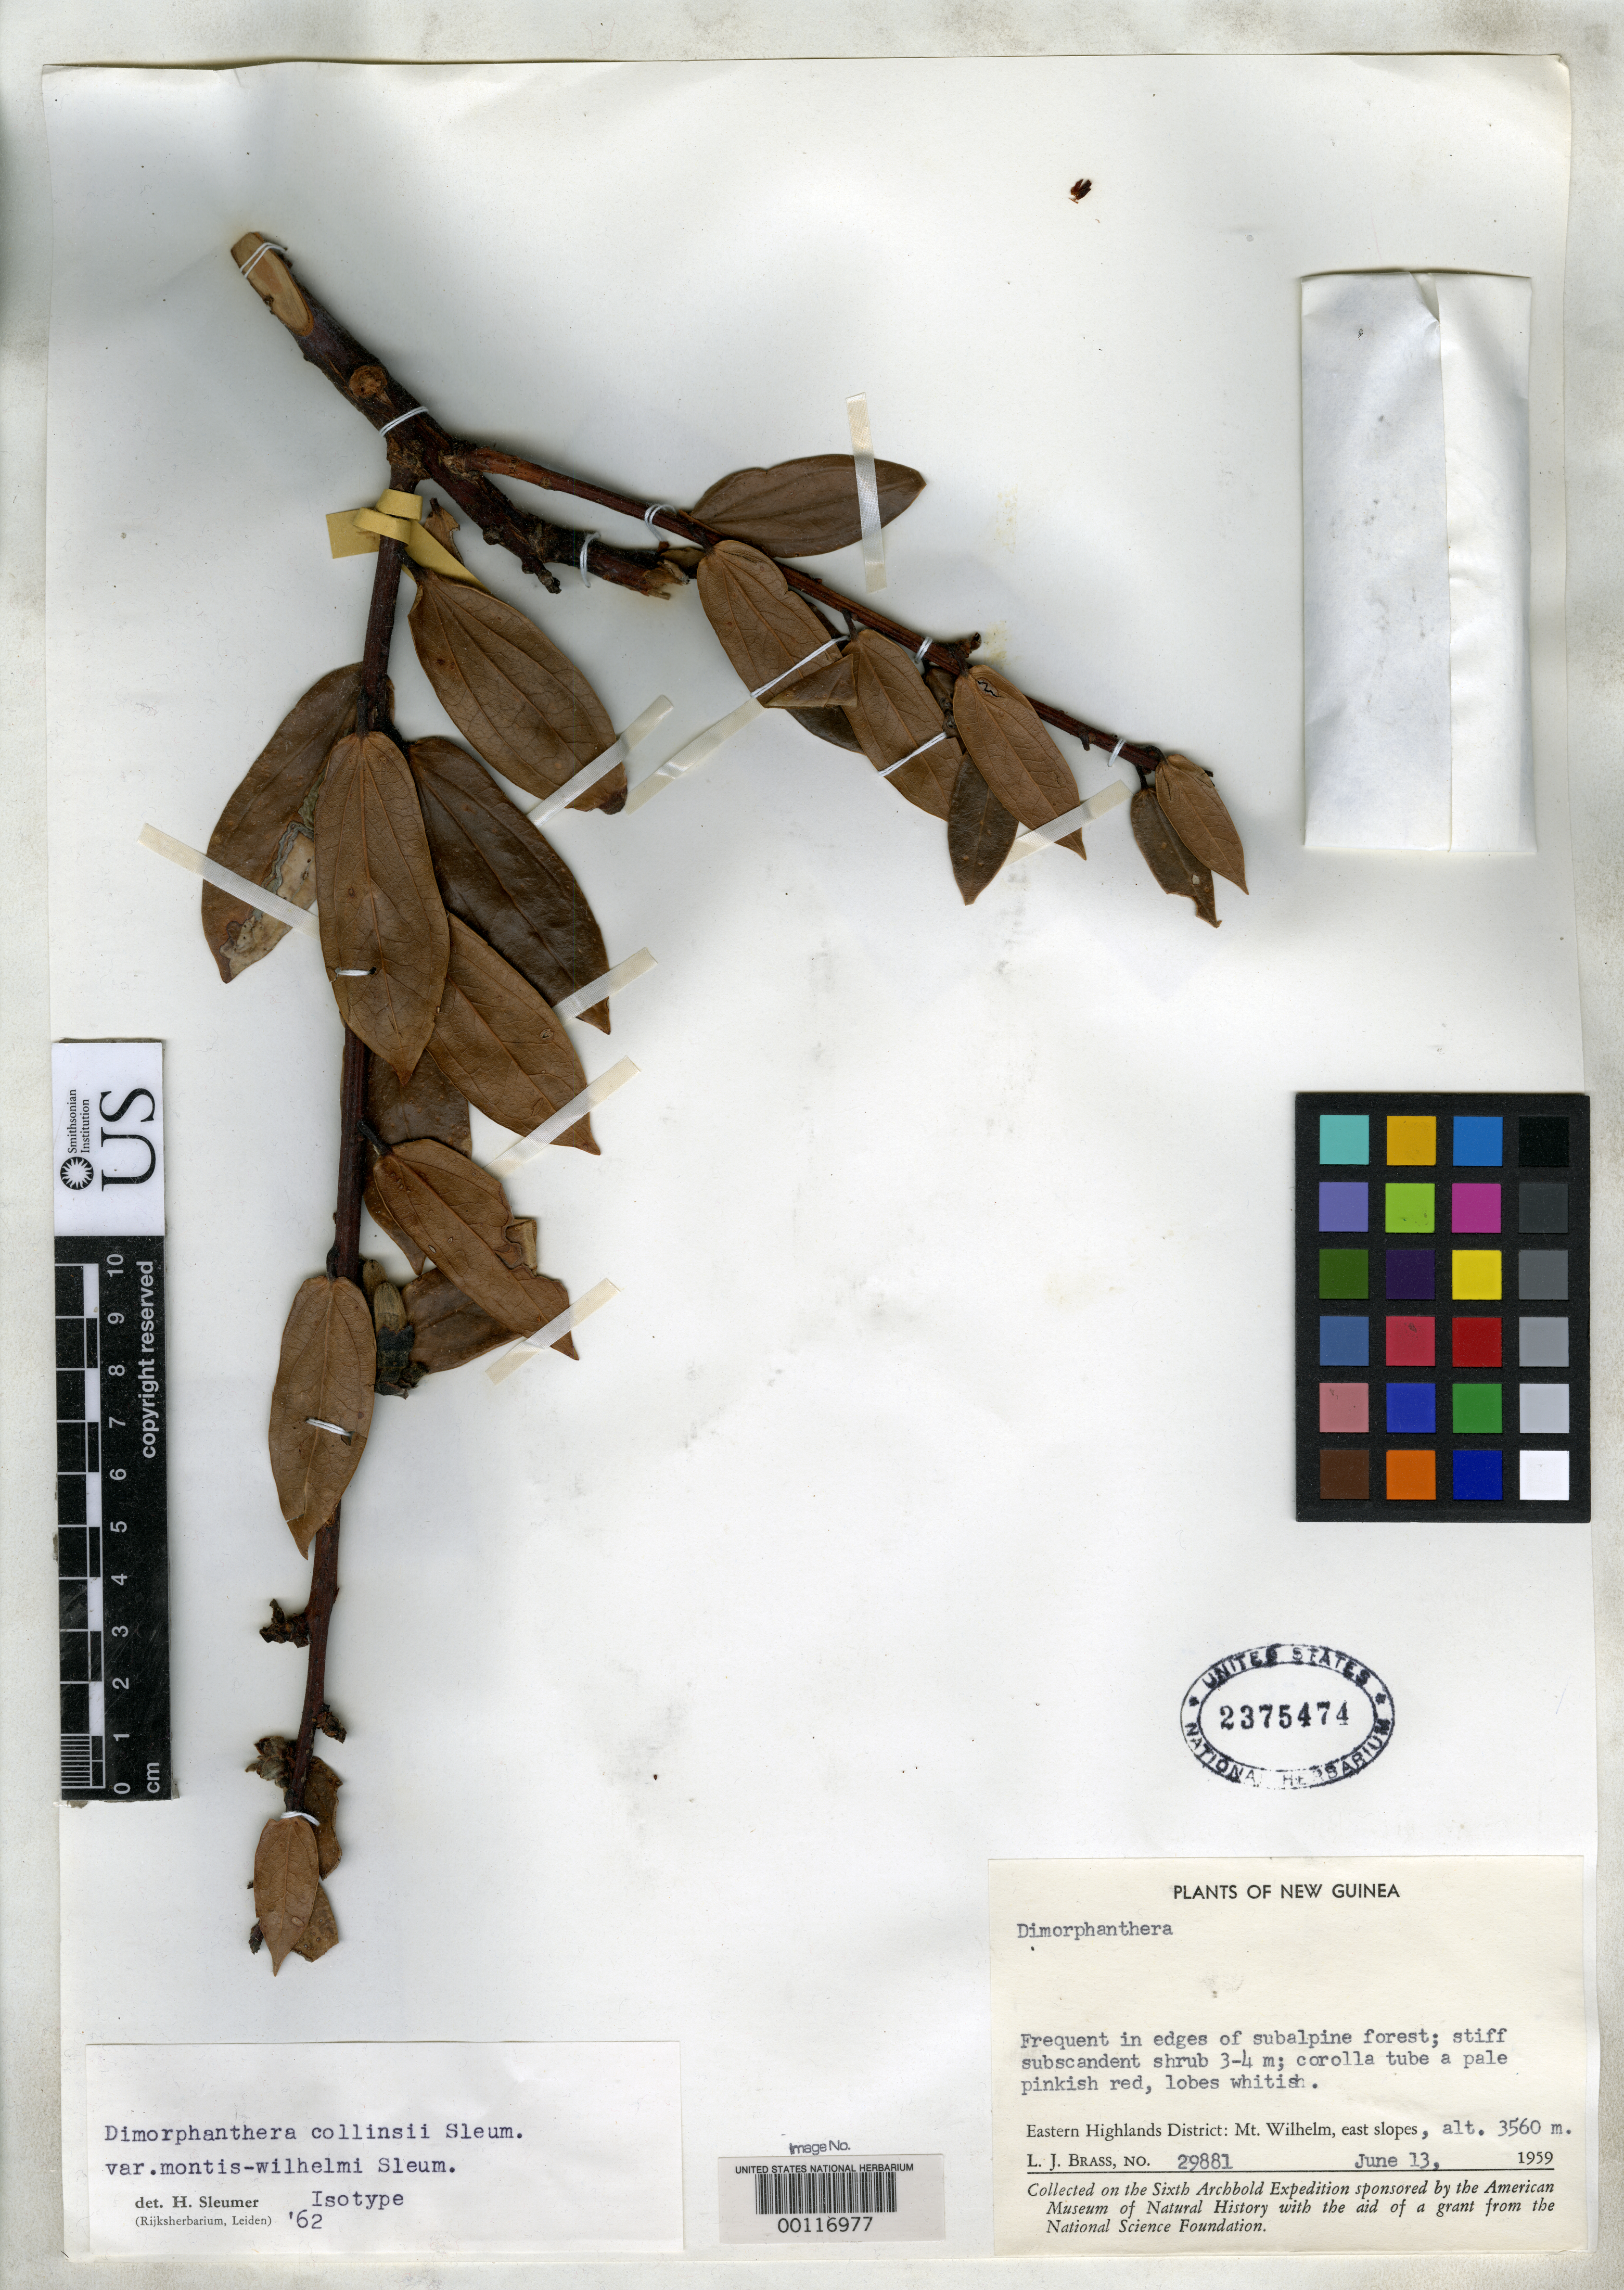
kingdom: Plantae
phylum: Tracheophyta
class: Magnoliopsida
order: Ericales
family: Ericaceae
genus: Dimorphanthera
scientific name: Dimorphanthera collinsii var. montis-wilhelmi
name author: Sleumer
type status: Isotype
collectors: L. J. Brass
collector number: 29881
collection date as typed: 13 Jun 1959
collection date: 1959-06-13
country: Papua New Guinea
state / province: Eastern Highlands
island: New Guinea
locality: Mt. Wilhelm.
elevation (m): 3560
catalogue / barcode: US 2375474